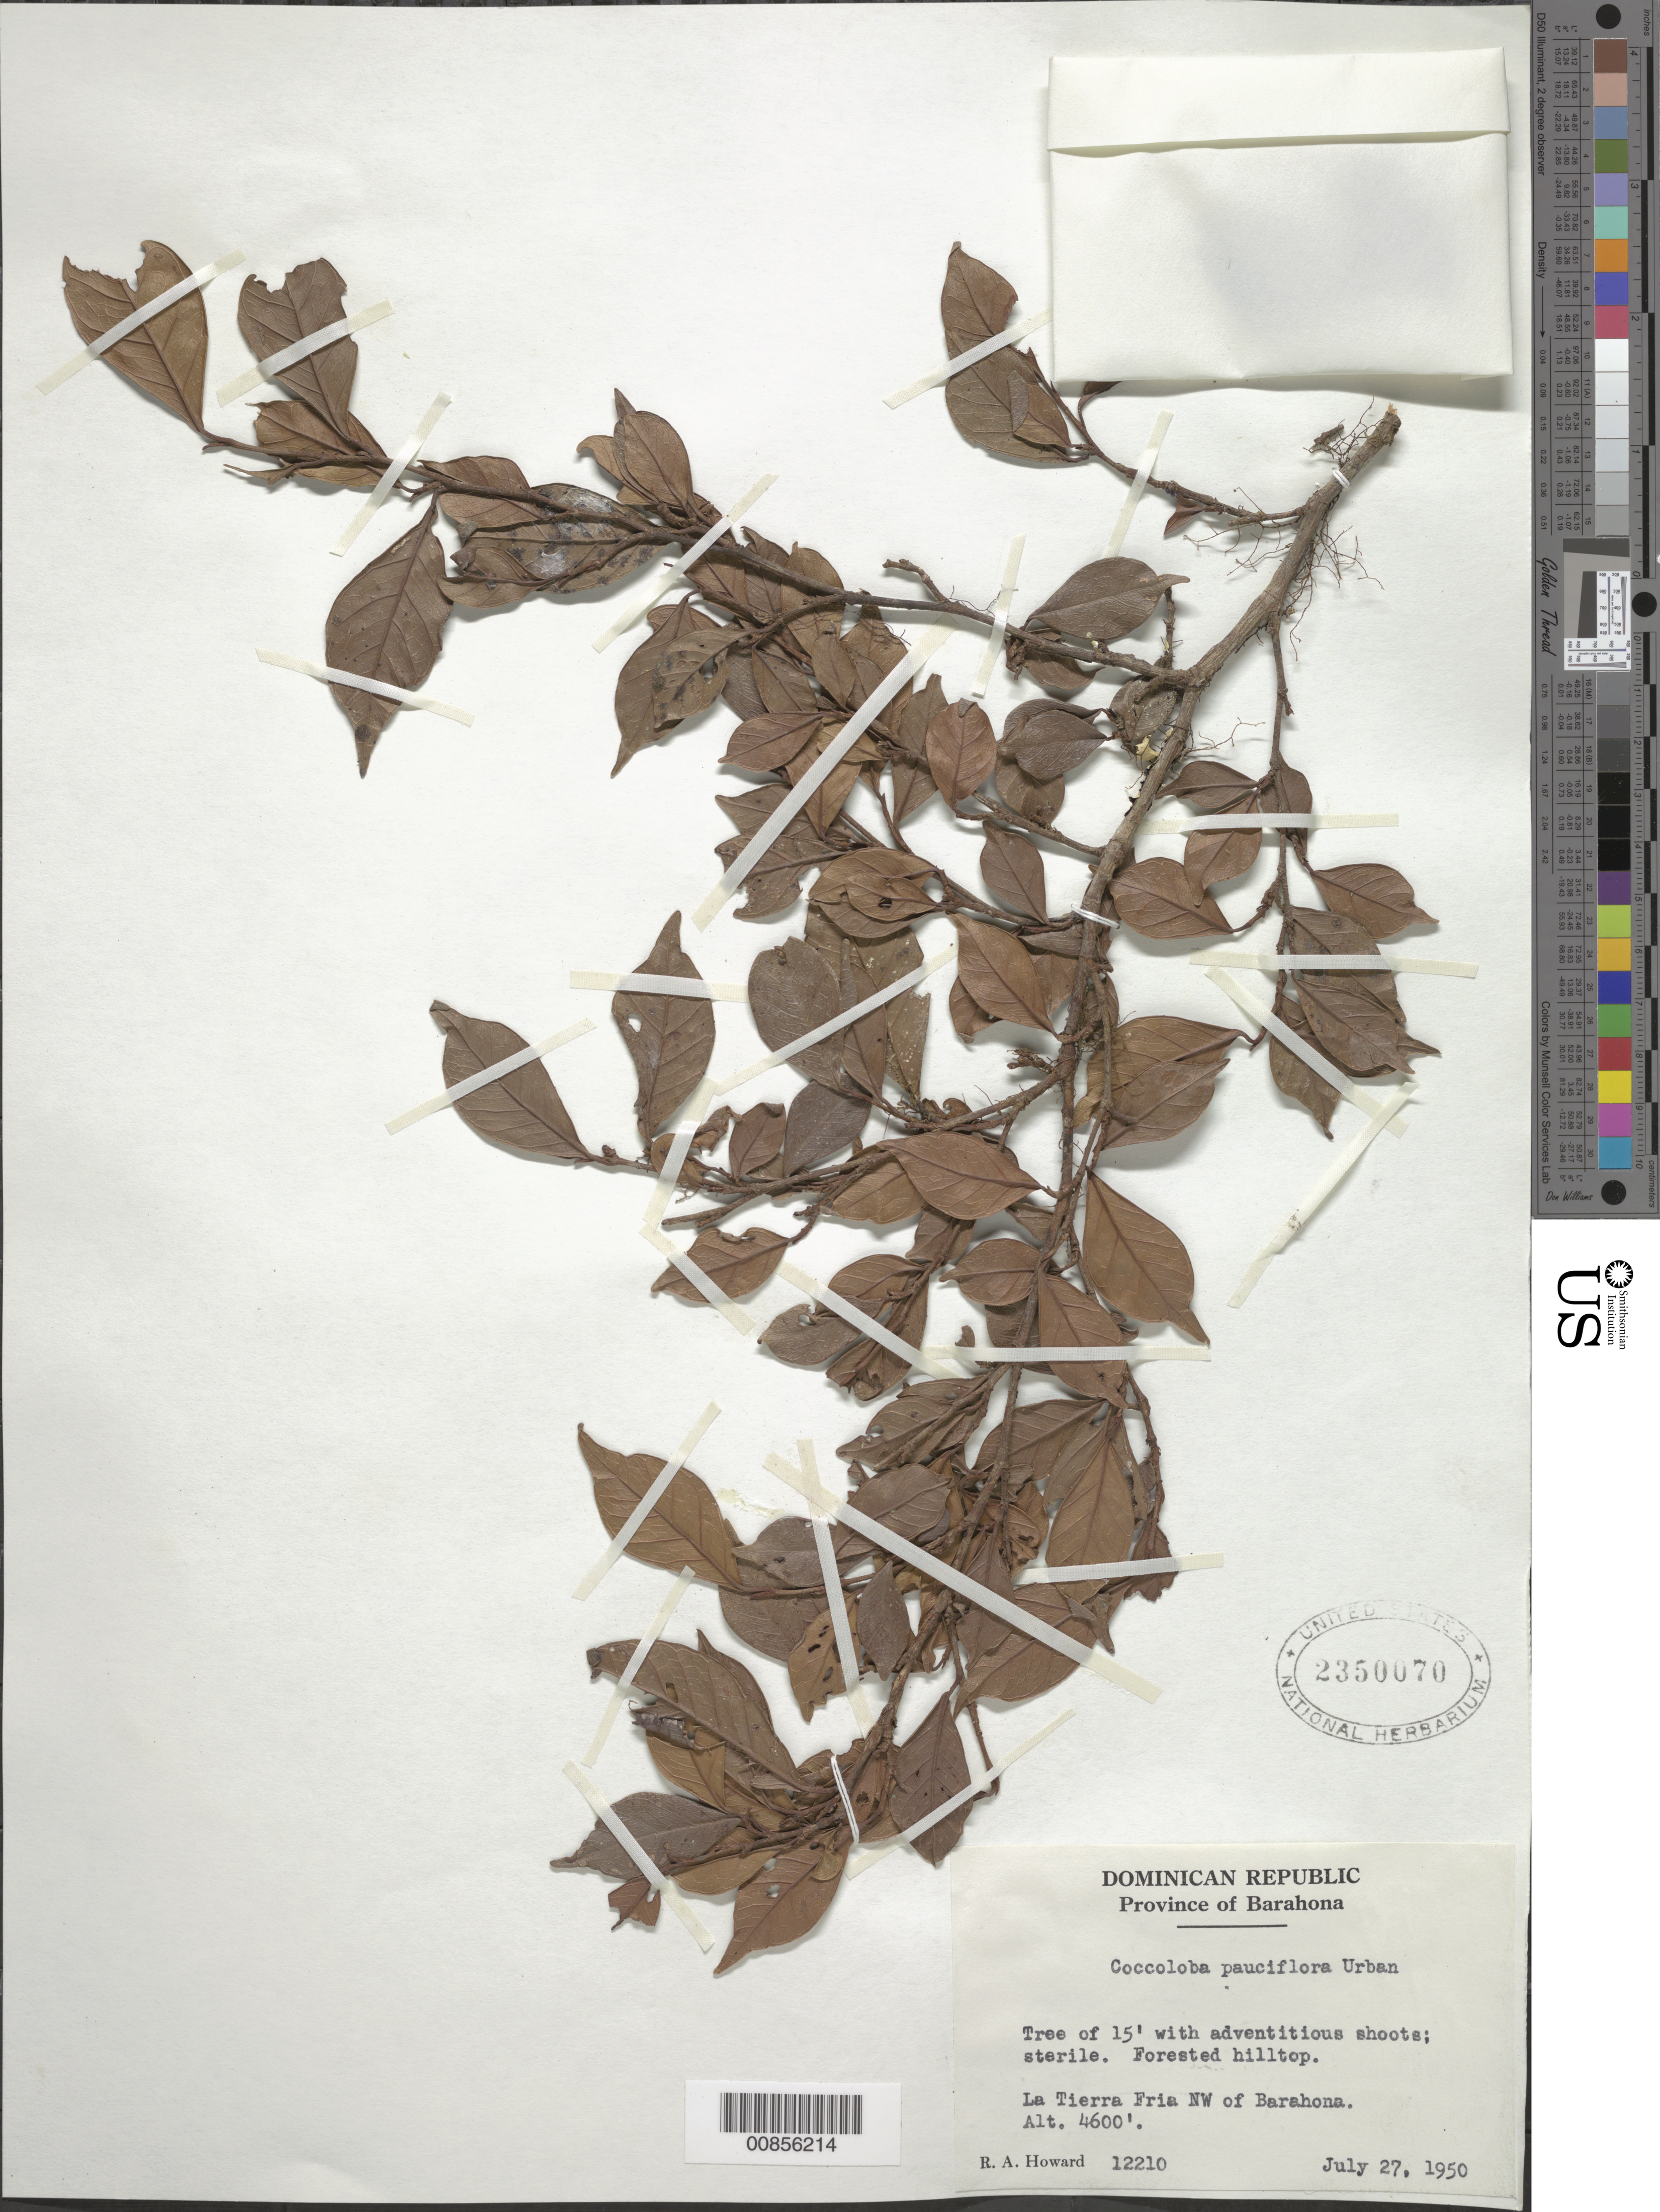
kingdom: Plantae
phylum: Tracheophyta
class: Magnoliopsida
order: Caryophyllales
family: Polygonaceae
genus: Coccoloba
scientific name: Coccoloba pauciflora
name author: Urb.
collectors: R. A. Howard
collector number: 12210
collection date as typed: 27 Jul 1950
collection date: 1950-07-27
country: Dominican Republic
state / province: Barahona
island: Hispaniola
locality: La Tierra Fria NW of Barahona.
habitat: Forested hilltop.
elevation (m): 1402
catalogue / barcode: US 2350070